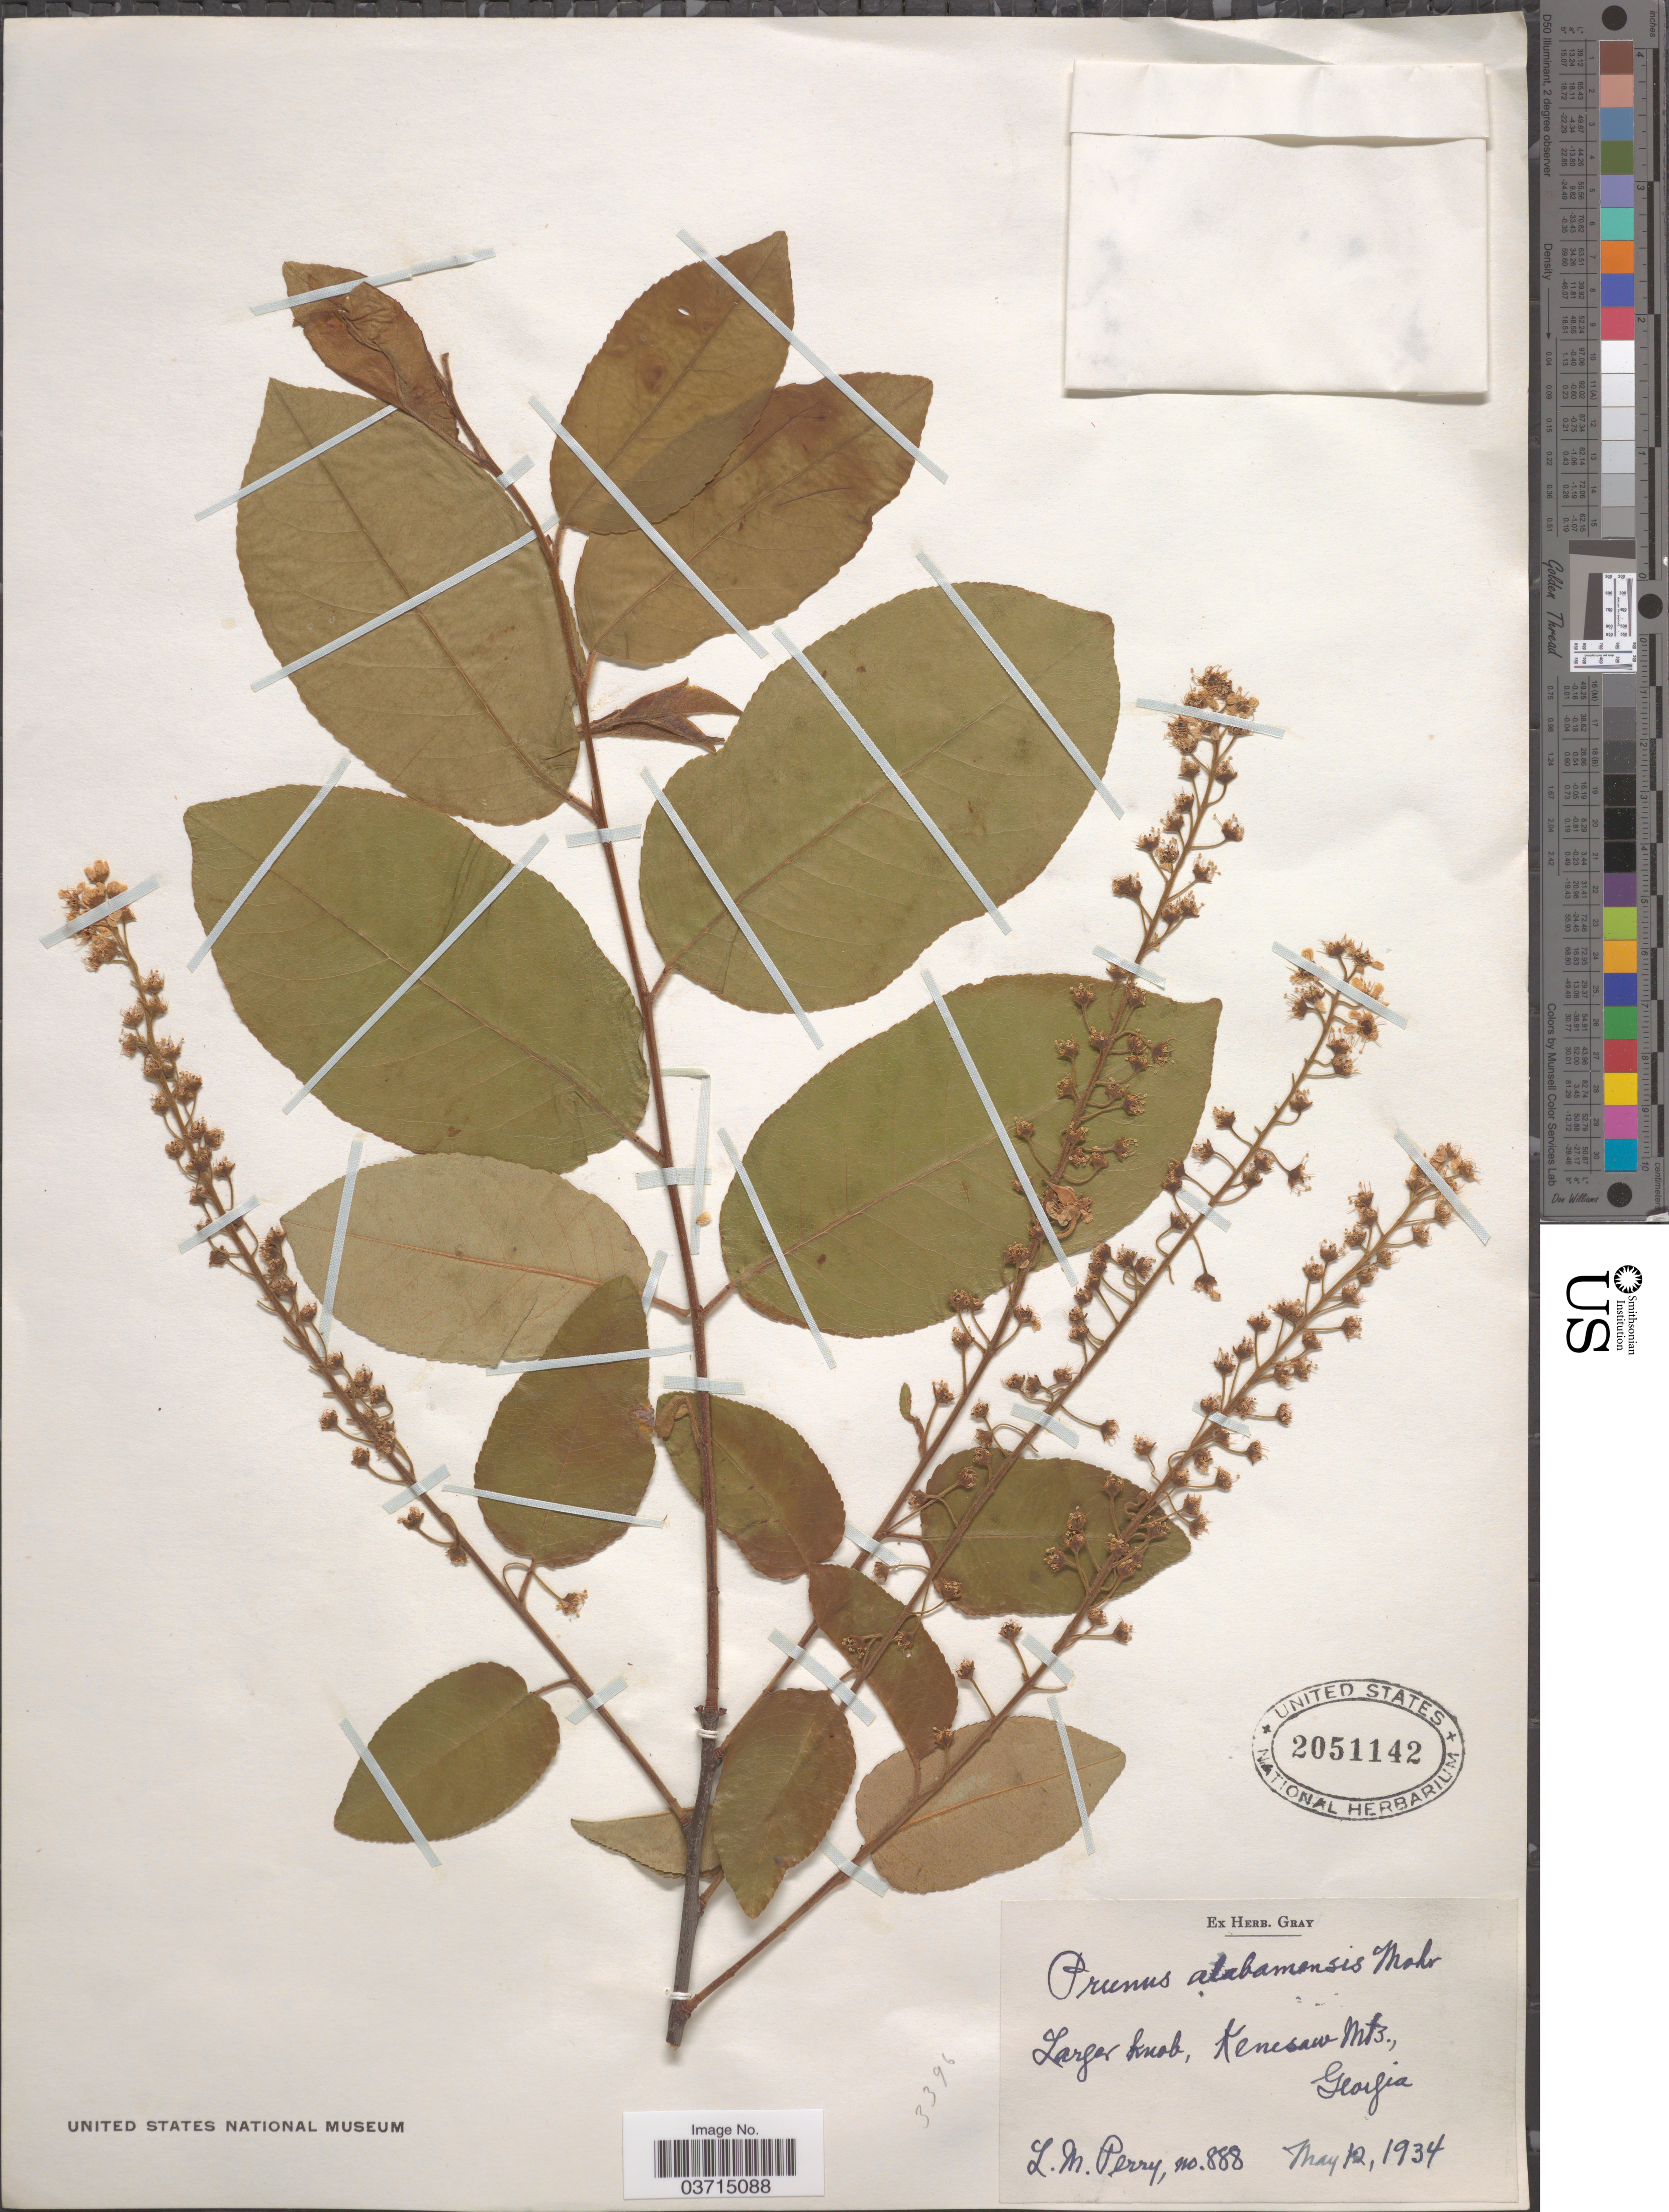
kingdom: Plantae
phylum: Tracheophyta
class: Magnoliopsida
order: Rosales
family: Rosaceae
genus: Prunus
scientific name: Prunus serotina var. alabamensis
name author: (C. Mohr) Little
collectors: L. M. Perry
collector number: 888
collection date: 1934-05-12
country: United States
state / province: Georgia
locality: Larger knob, Kenesaw Mts.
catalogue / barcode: US 2051142